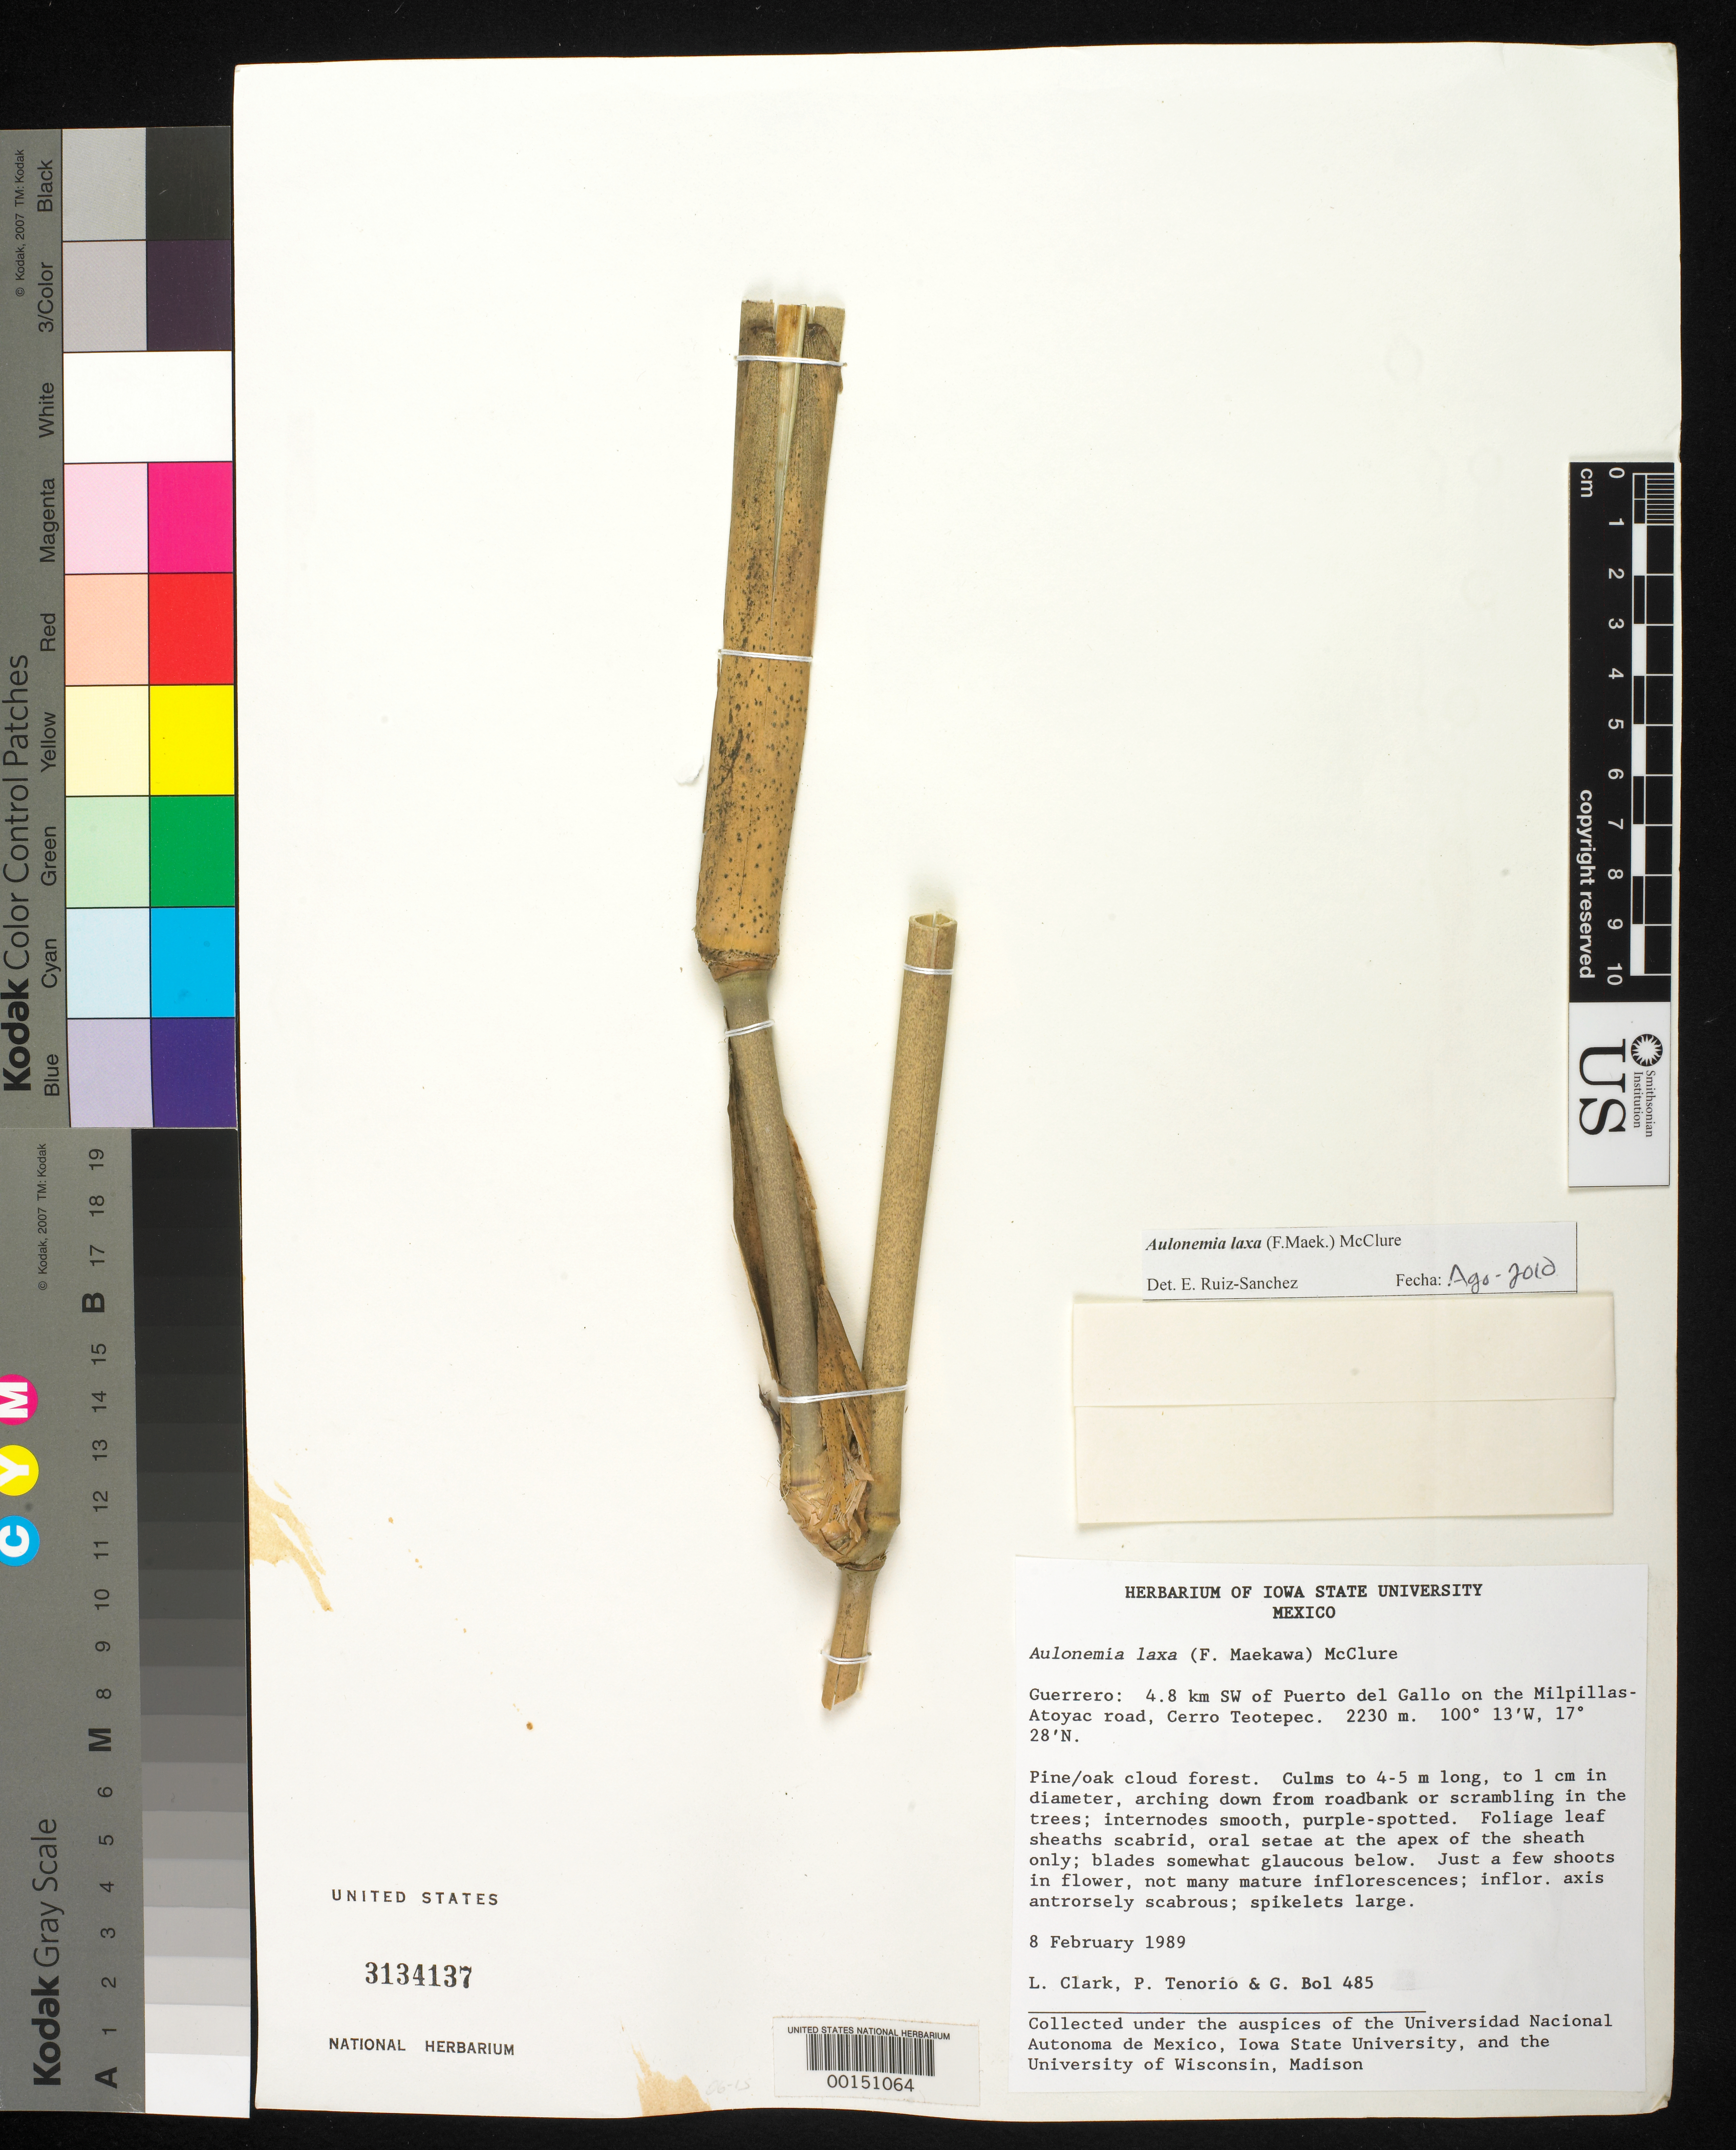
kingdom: Plantae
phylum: Tracheophyta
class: Liliopsida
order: Poales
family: Poaceae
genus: Aulonemia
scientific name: Aulonemia laxa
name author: (F. Maek.) McClure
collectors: L. G. Clark, P. Tenorio L. & G. Bol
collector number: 485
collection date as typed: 08 Feb 1989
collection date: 1989-02-08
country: Mexico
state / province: Guerrero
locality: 4.8 km SW of Puerto del Gallo on the Milpillas - Atoyac road, Cerro Teotepec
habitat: Pine/oak cloud forest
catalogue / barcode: US 3134137